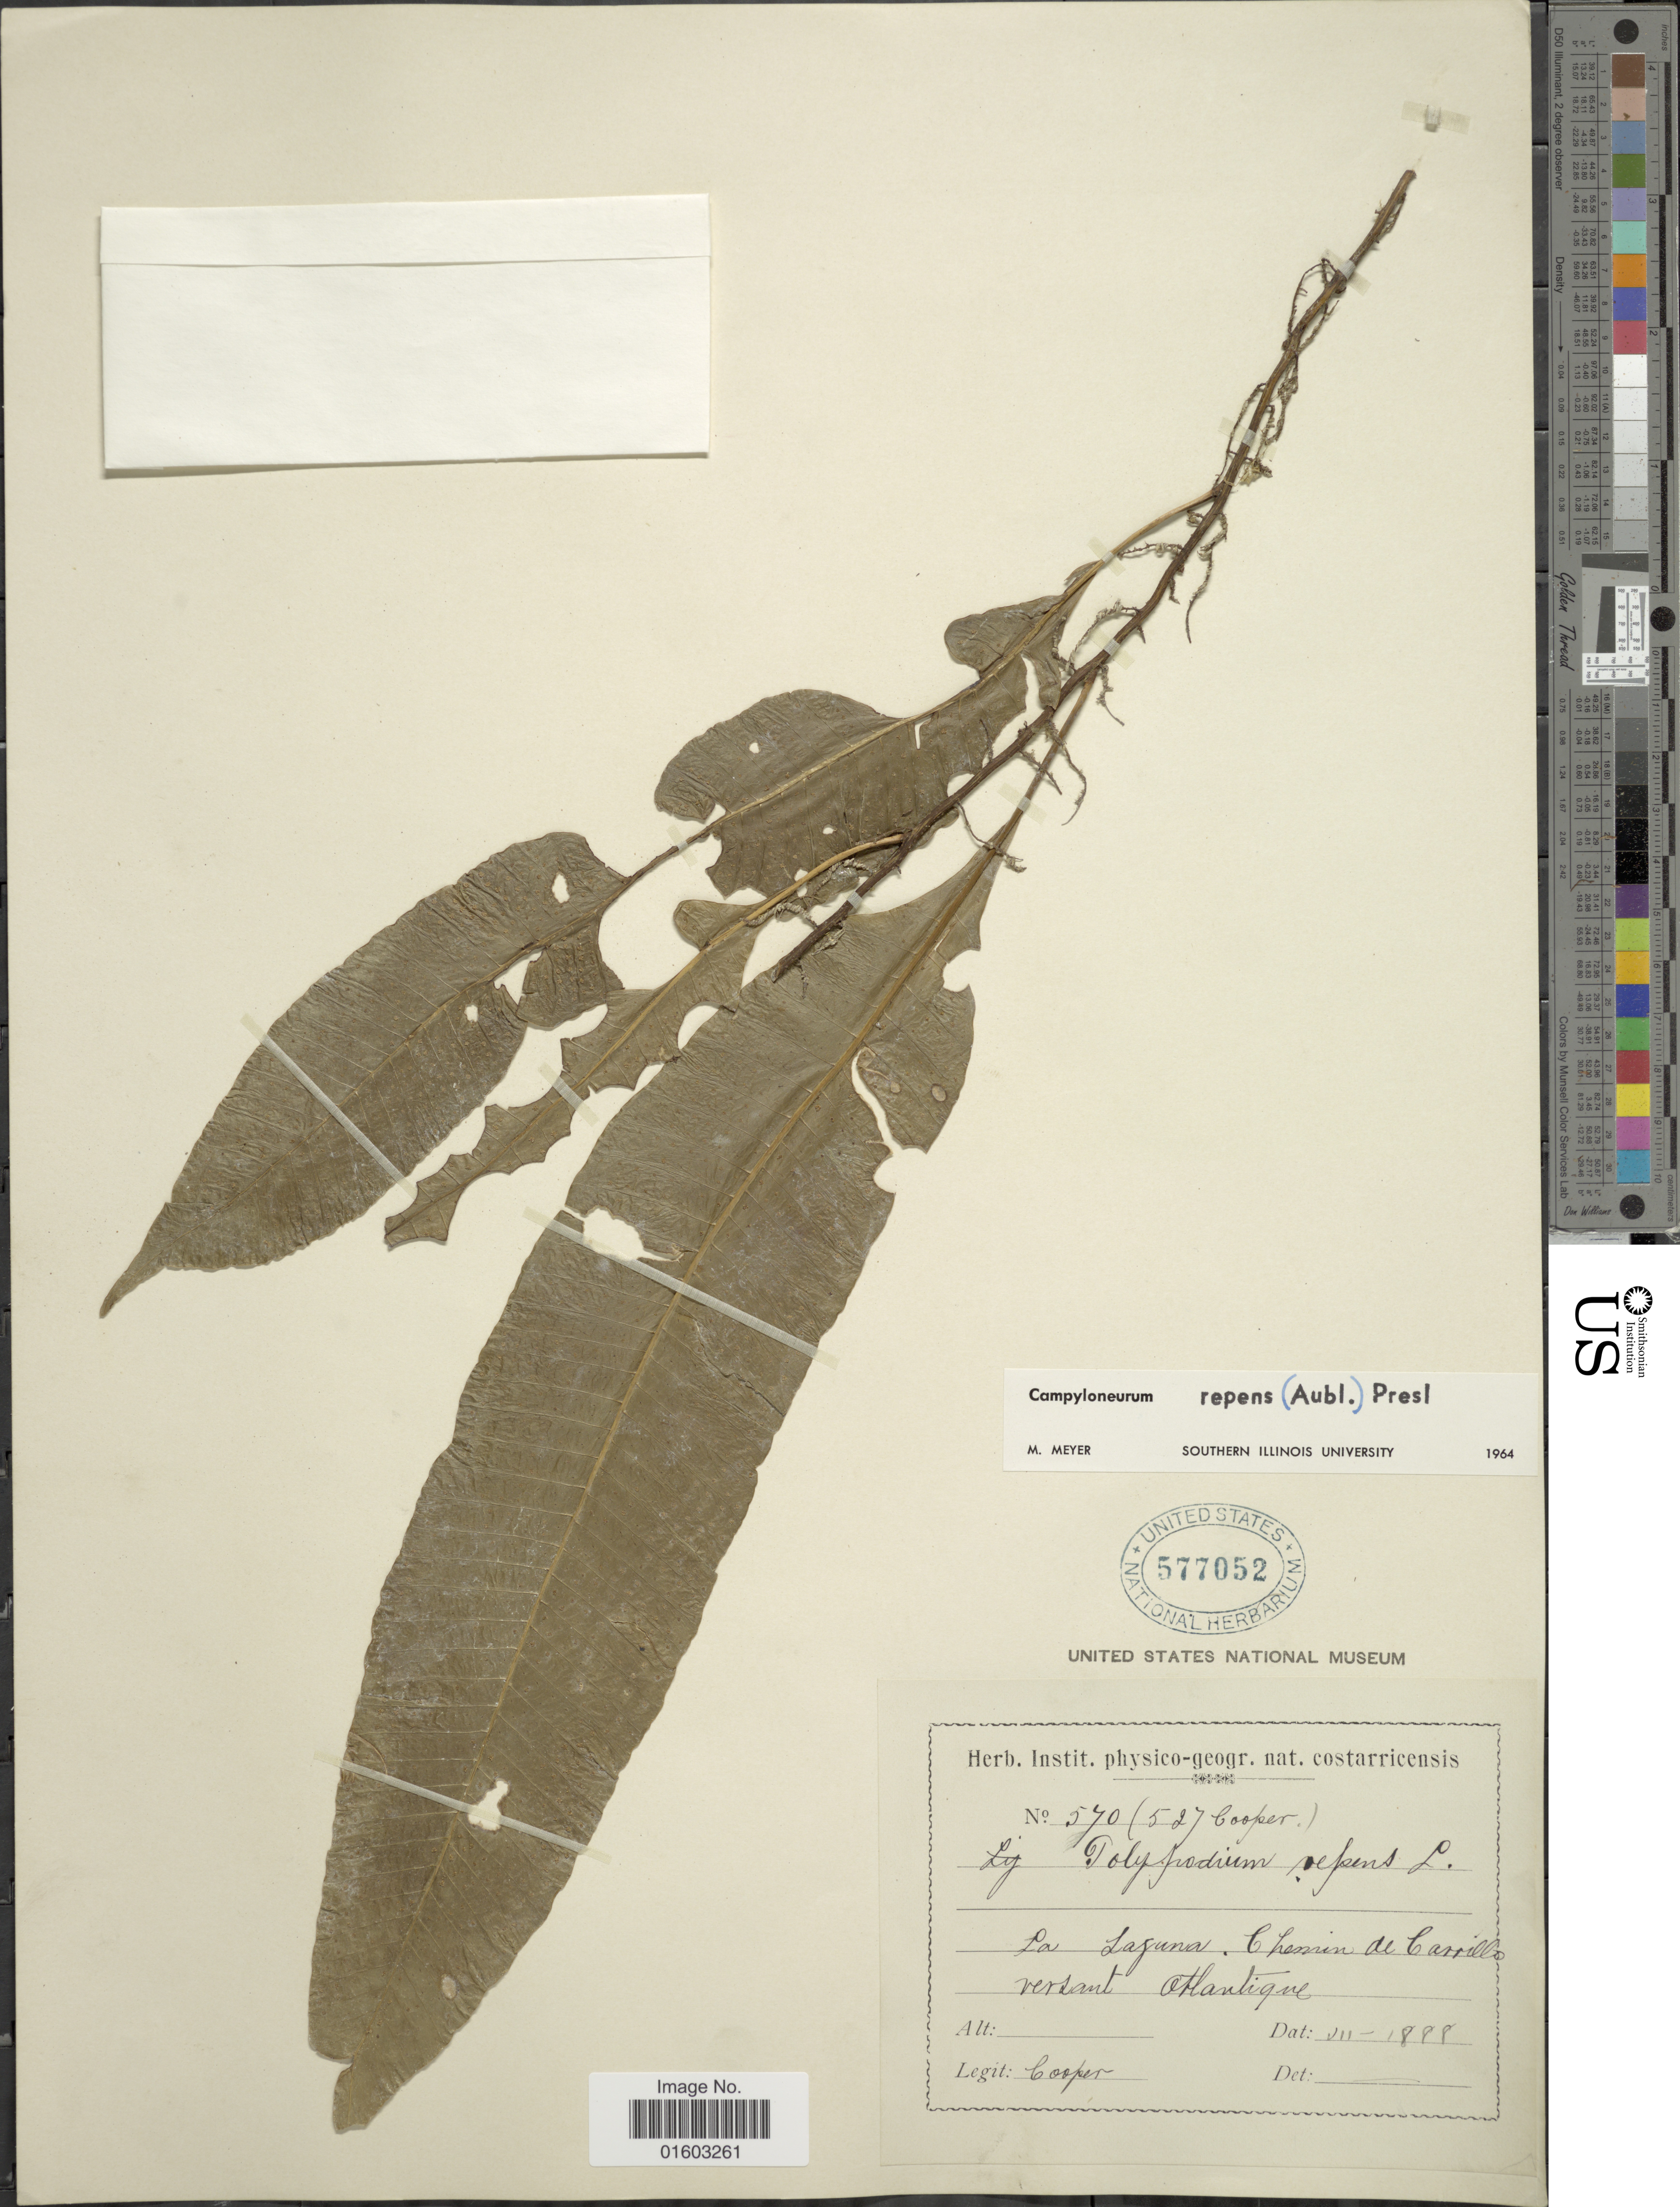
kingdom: Plantae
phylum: Tracheophyta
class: Polypodiopsida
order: Polypodiales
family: Polypodiaceae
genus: Campyloneurum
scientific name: Campyloneurum repens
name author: (Aubl.) C. Presl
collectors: -- Cooper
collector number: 570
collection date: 1888-07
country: Costa Rica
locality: La Laguna, Chemin de Carrillo versant Atlantique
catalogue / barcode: US 577052